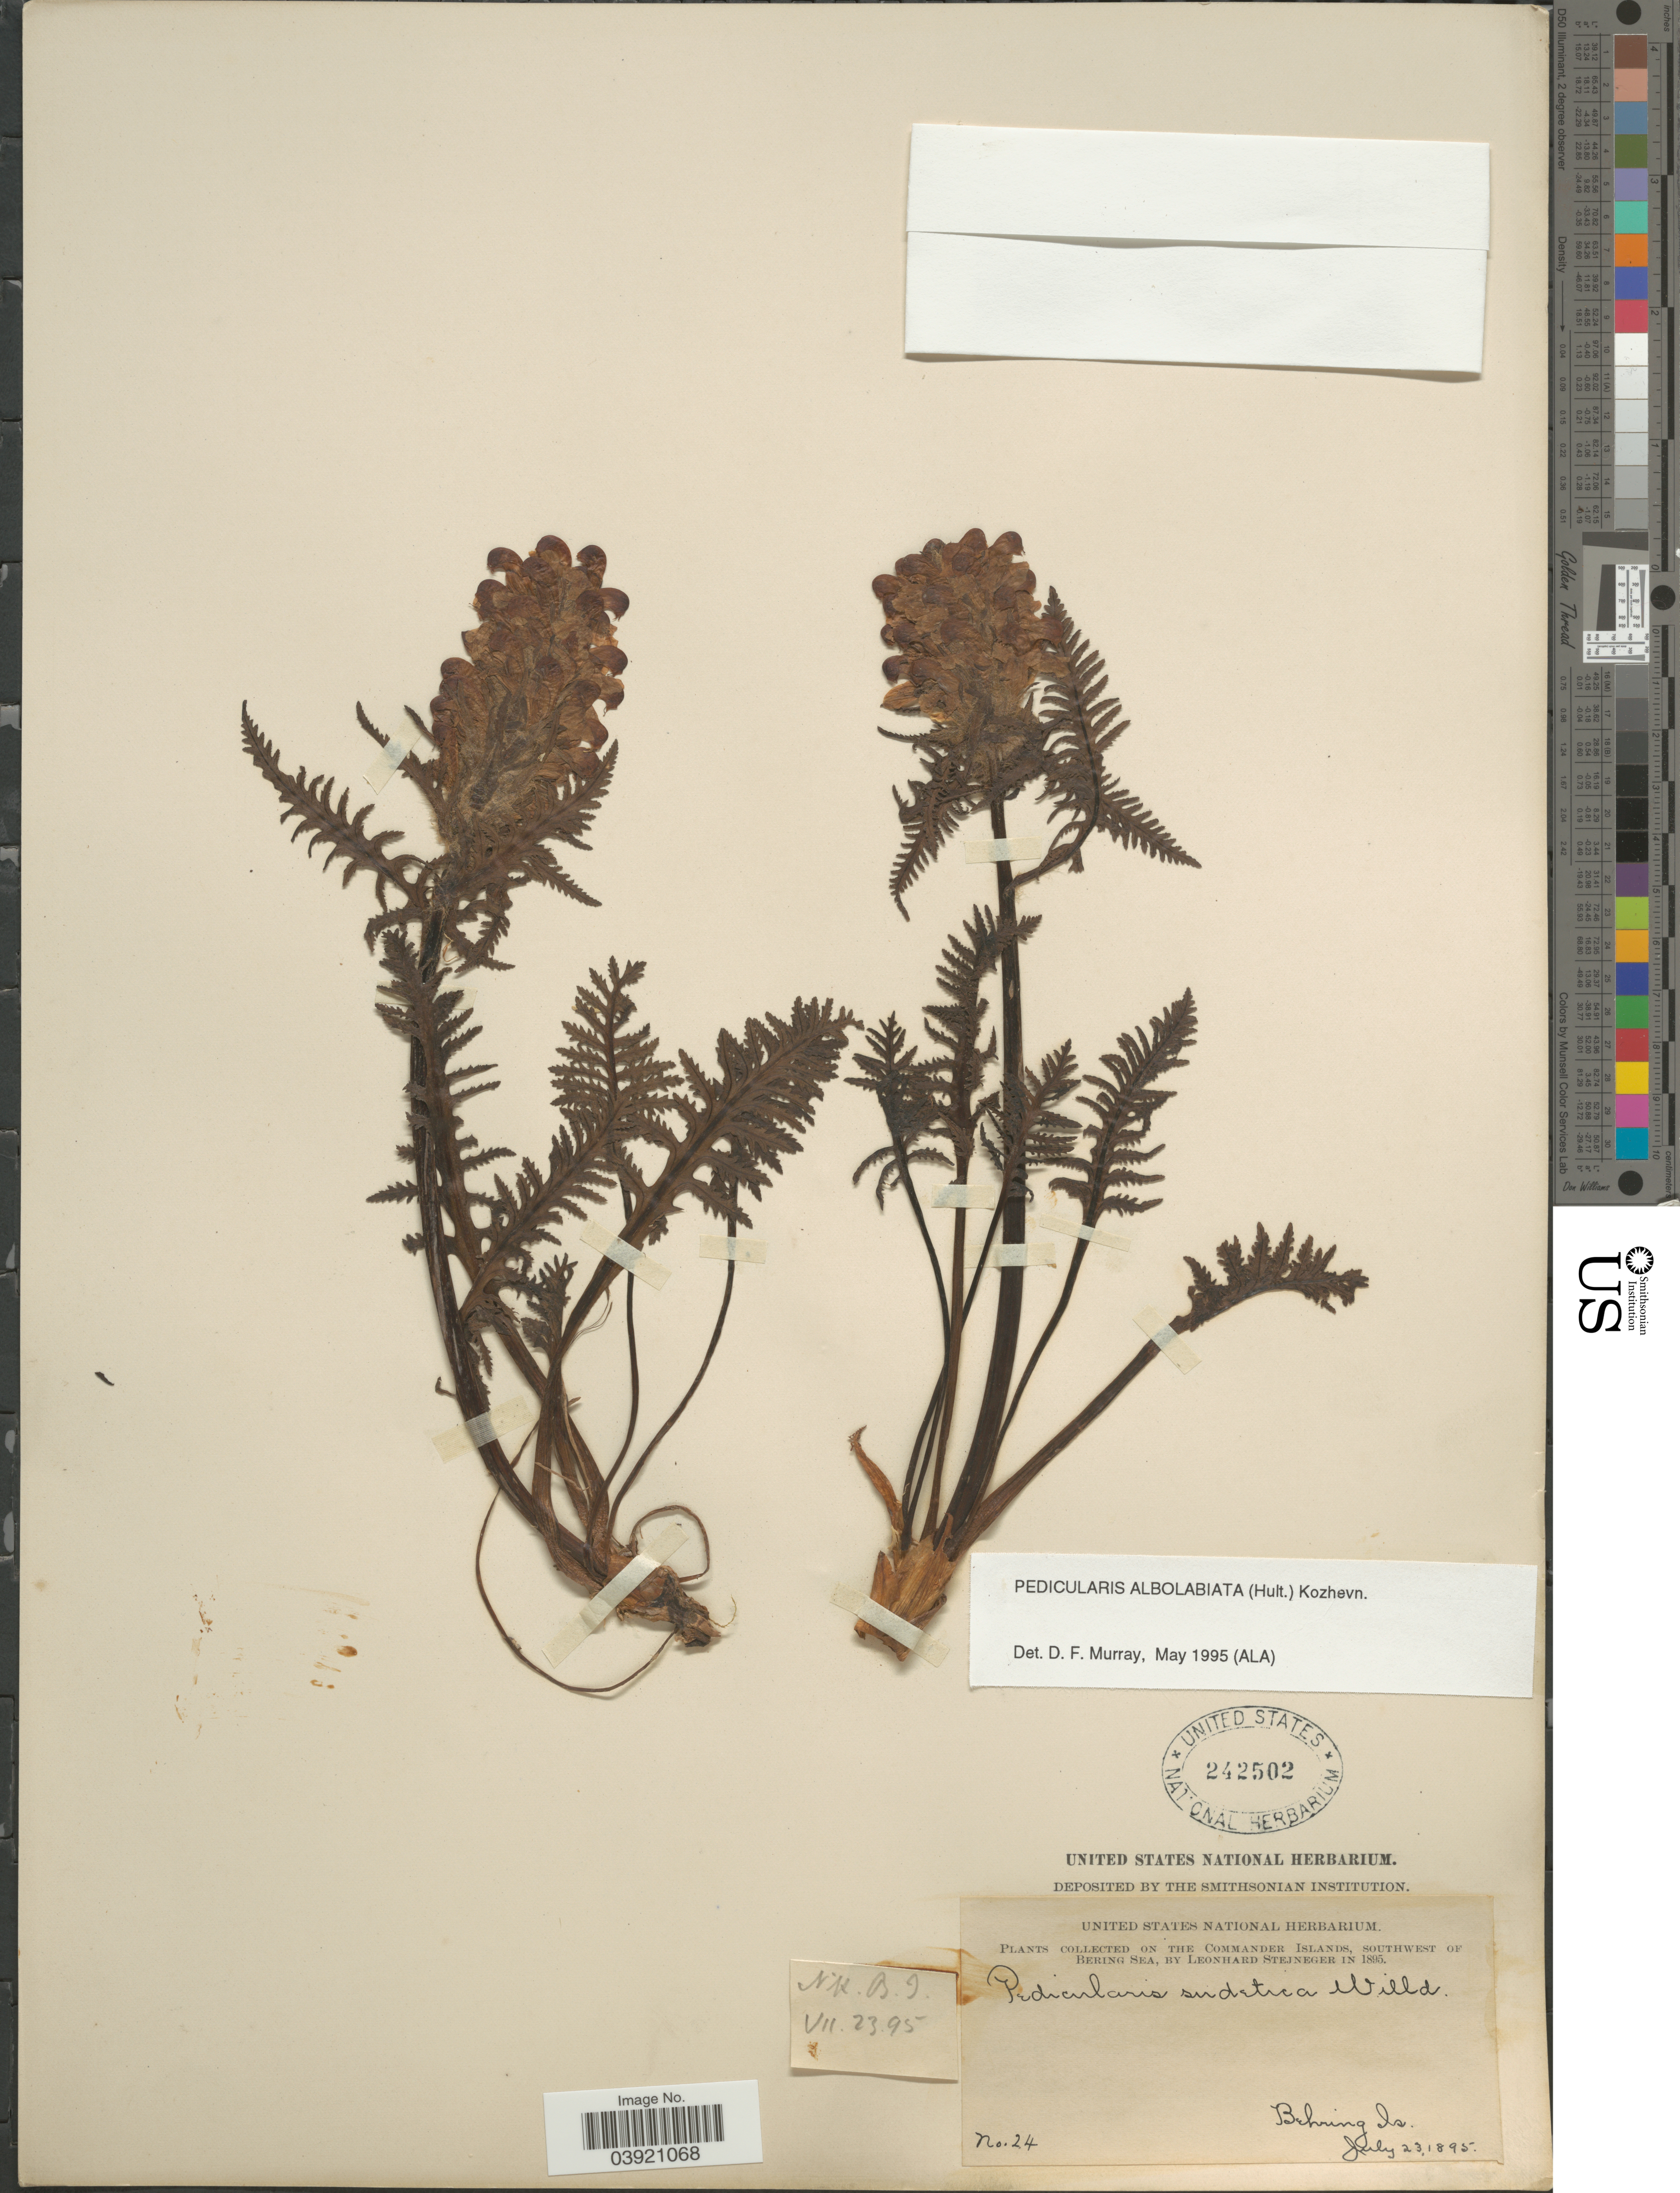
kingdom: Plantae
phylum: Tracheophyta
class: Magnoliopsida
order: Lamiales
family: Orobanchaceae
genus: Pedicularis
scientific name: Pedicularis albolabiata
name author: (Hultén) Kozhevn.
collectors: L. Stejneger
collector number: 24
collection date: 1895-07-23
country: Russian Federation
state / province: Kamchatka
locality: On the Commander Islands, southwest of Bering Sea. Behring Is.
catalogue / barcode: US 242502